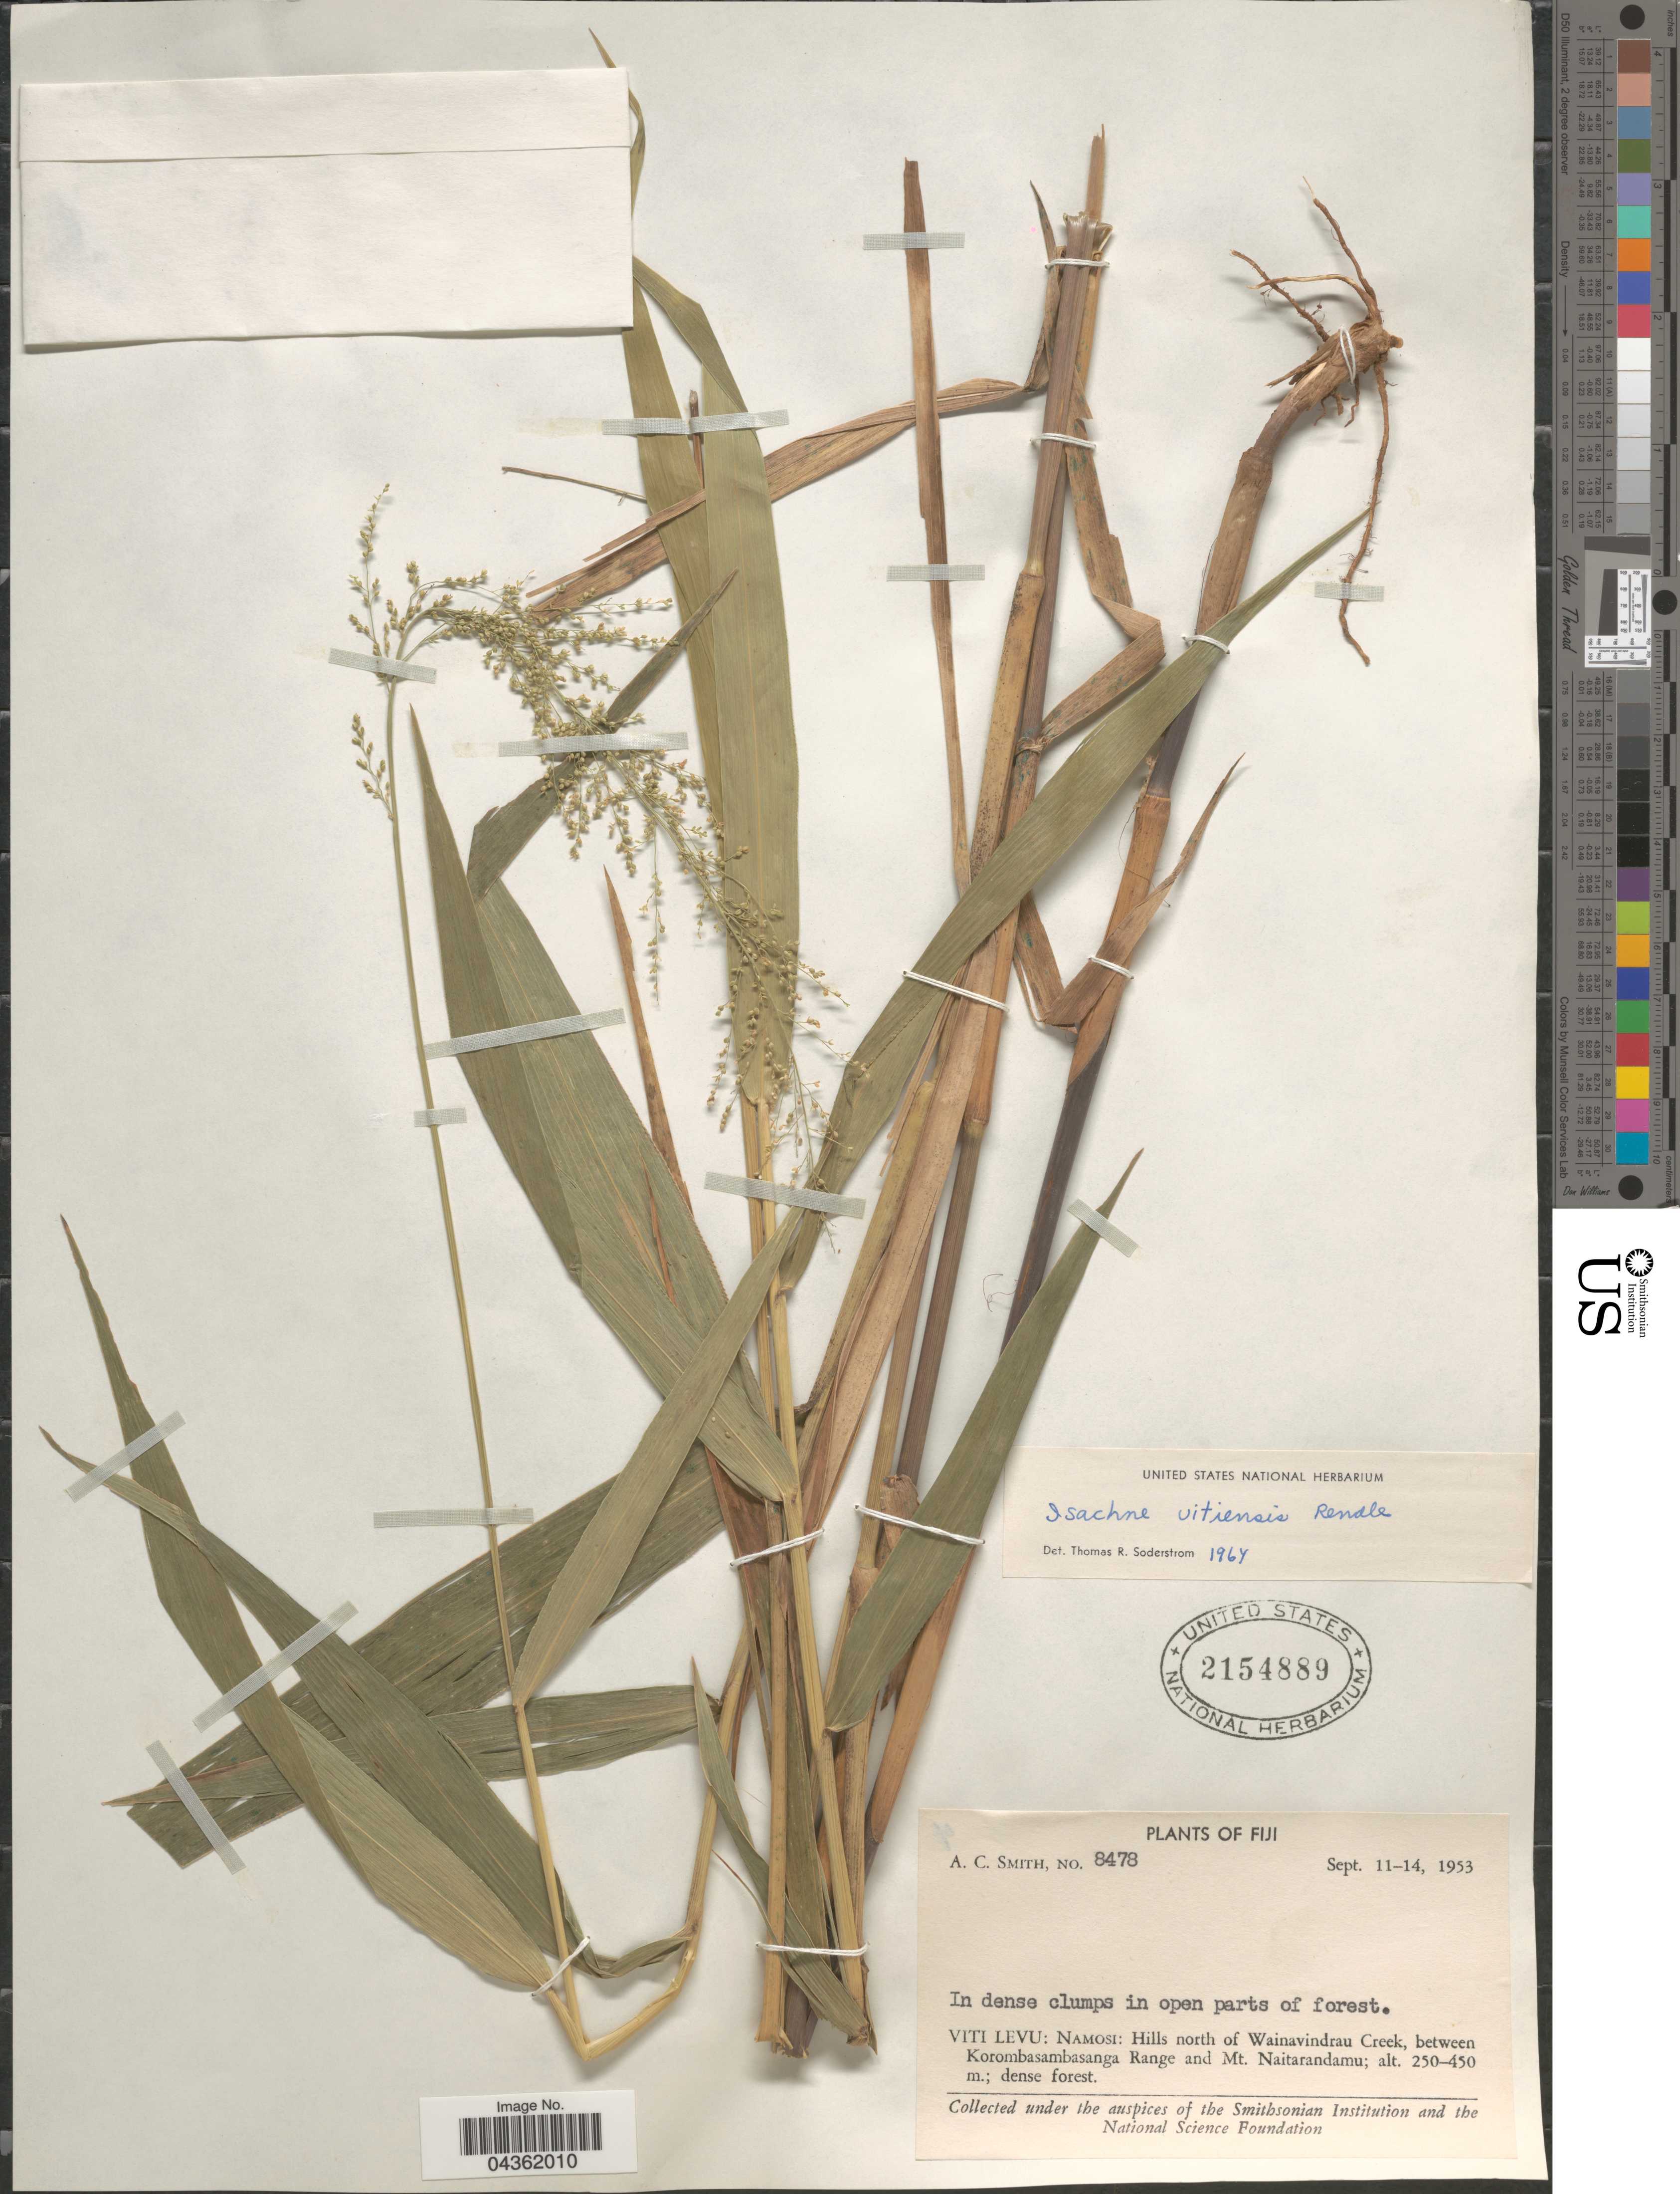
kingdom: Plantae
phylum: Tracheophyta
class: Liliopsida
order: Poales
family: Poaceae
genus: Isachne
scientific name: Isachne vitiensis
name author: Rendle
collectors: A. C. Smith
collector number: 8478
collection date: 1953-09-11/1953-09-14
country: Fiji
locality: Viti Levu: Namosi: Hills north of Wainavindrau Creek, between Korombasambasanga Range and Mt. Naitarandamu.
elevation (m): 250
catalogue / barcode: US 2154889